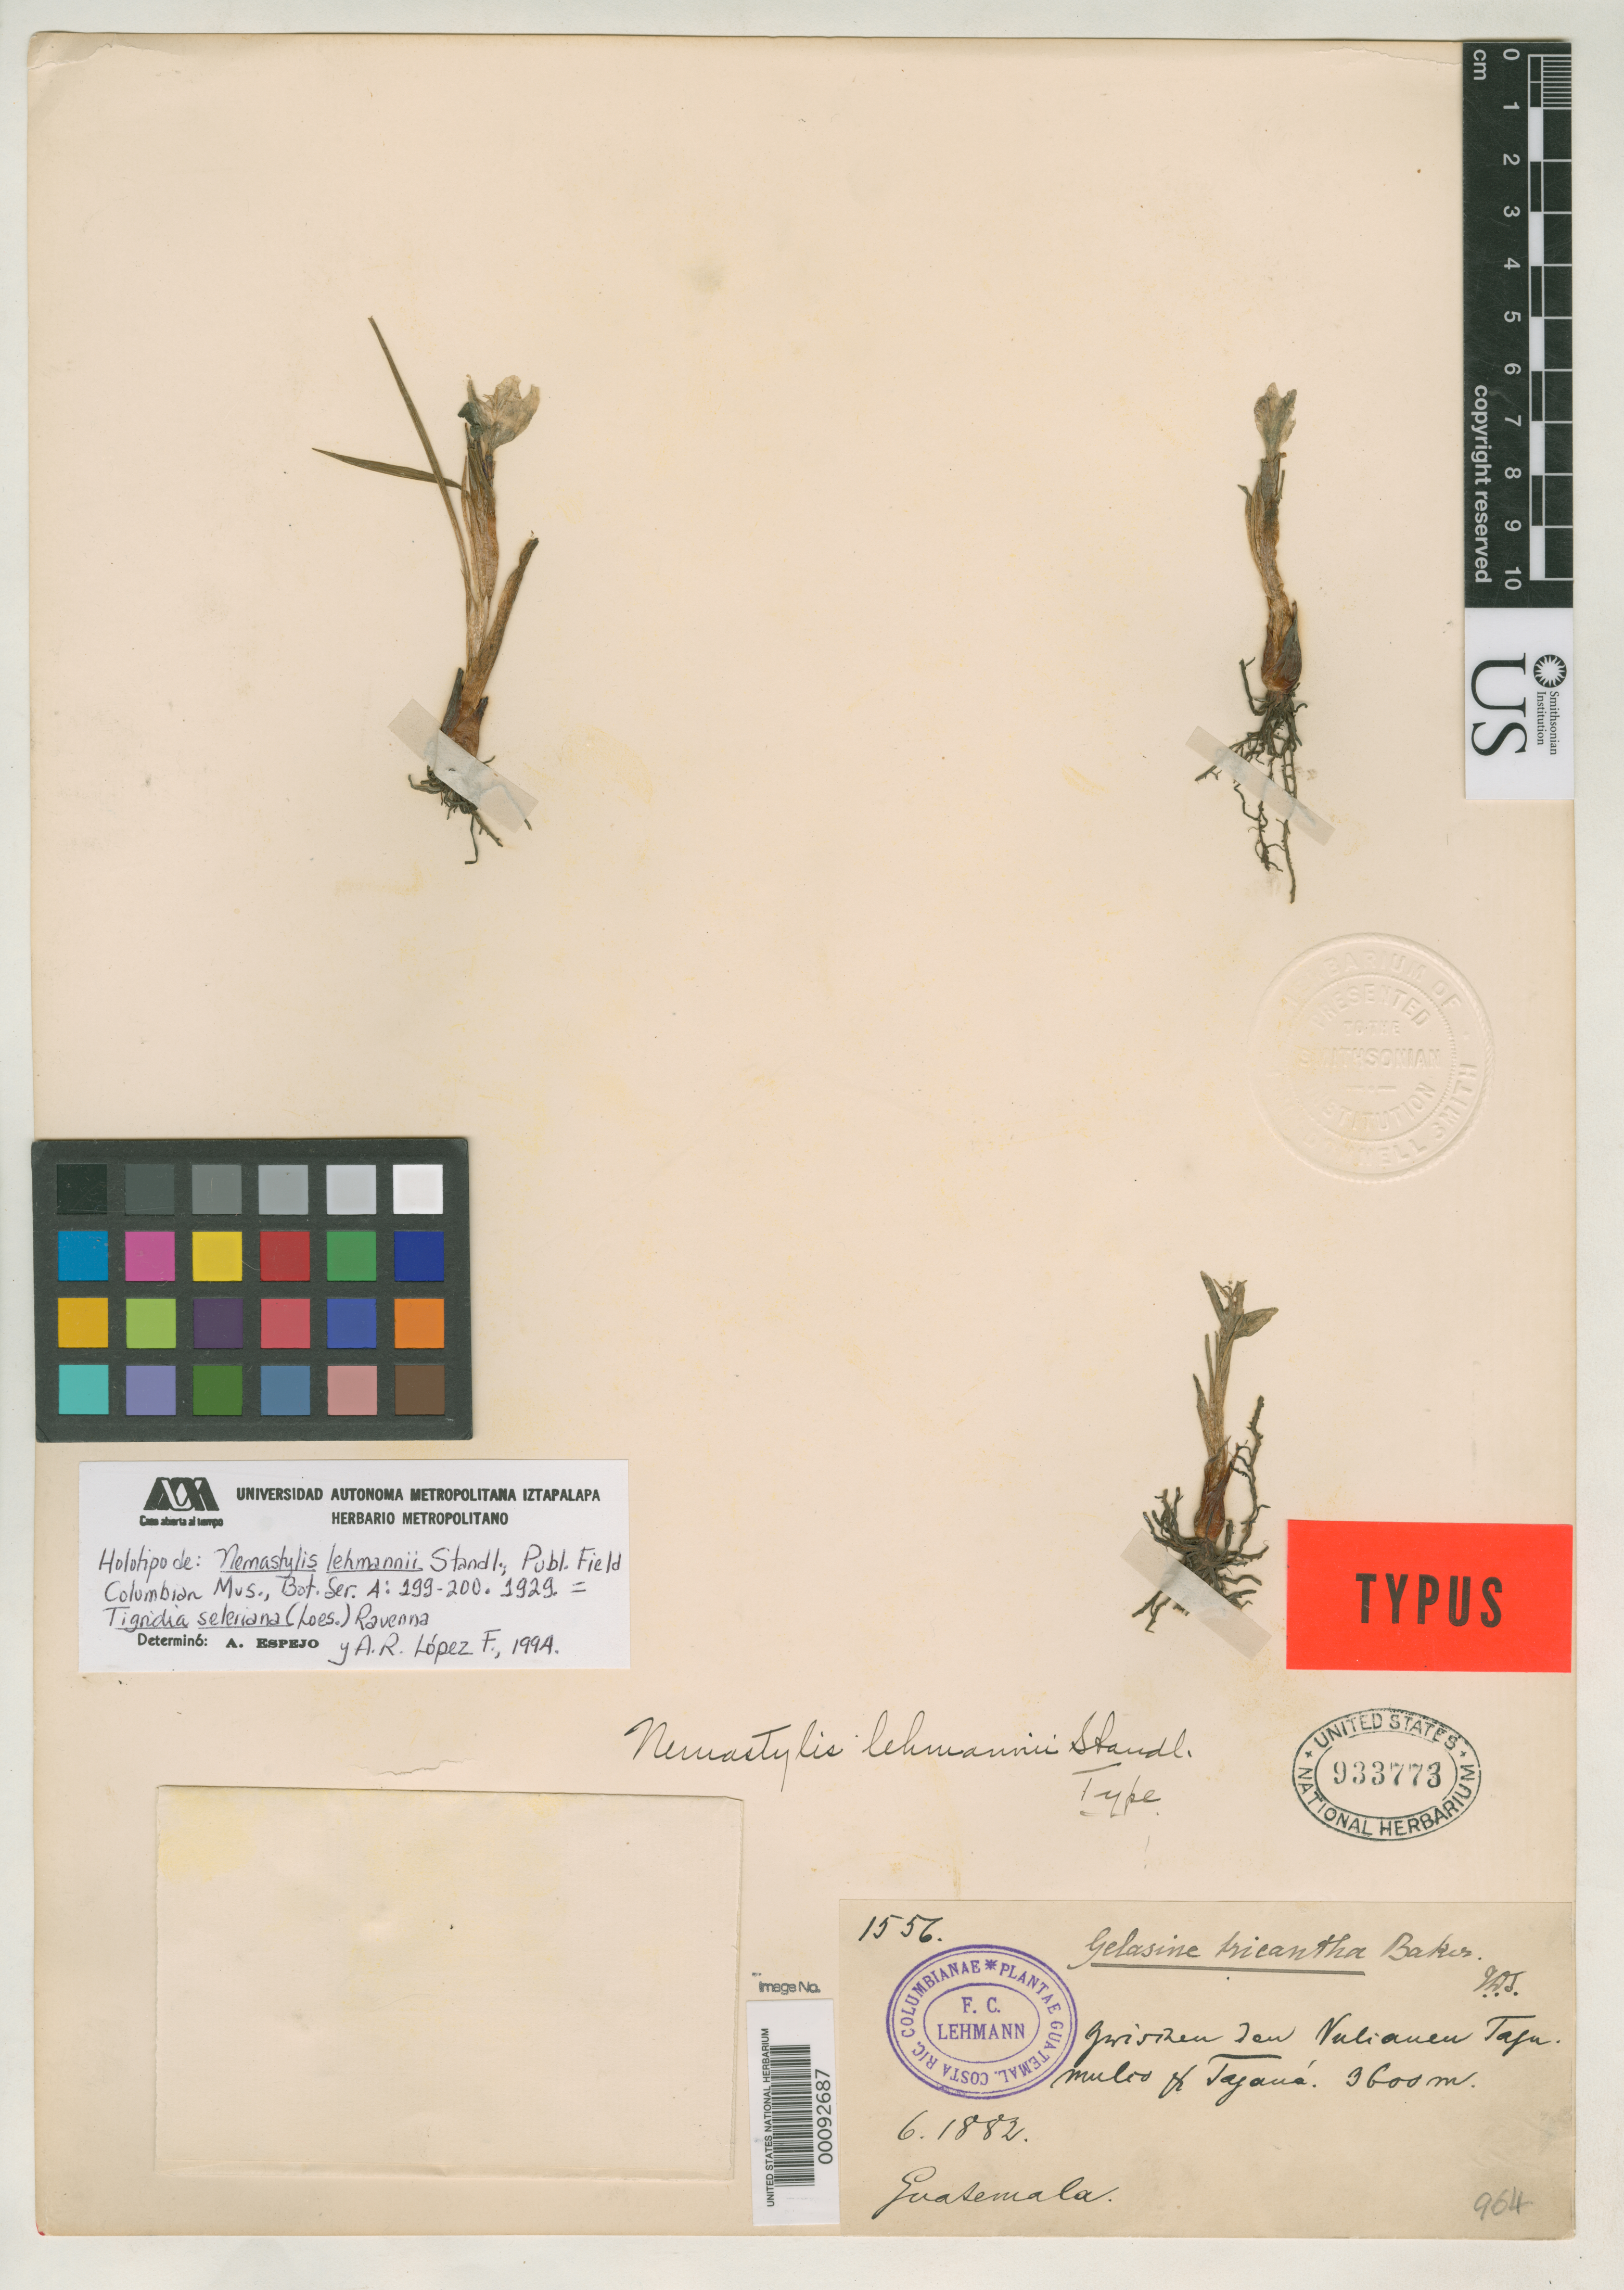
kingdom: Plantae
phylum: Tracheophyta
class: Liliopsida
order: Asparagales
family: Iridaceae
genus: Nemastylis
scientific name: Nemastylis lehmannii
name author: Standl.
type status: Holotype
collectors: F. C. Lehmann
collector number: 1556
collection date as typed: Jun 1882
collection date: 1882-06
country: Guatemala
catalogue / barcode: US 933773